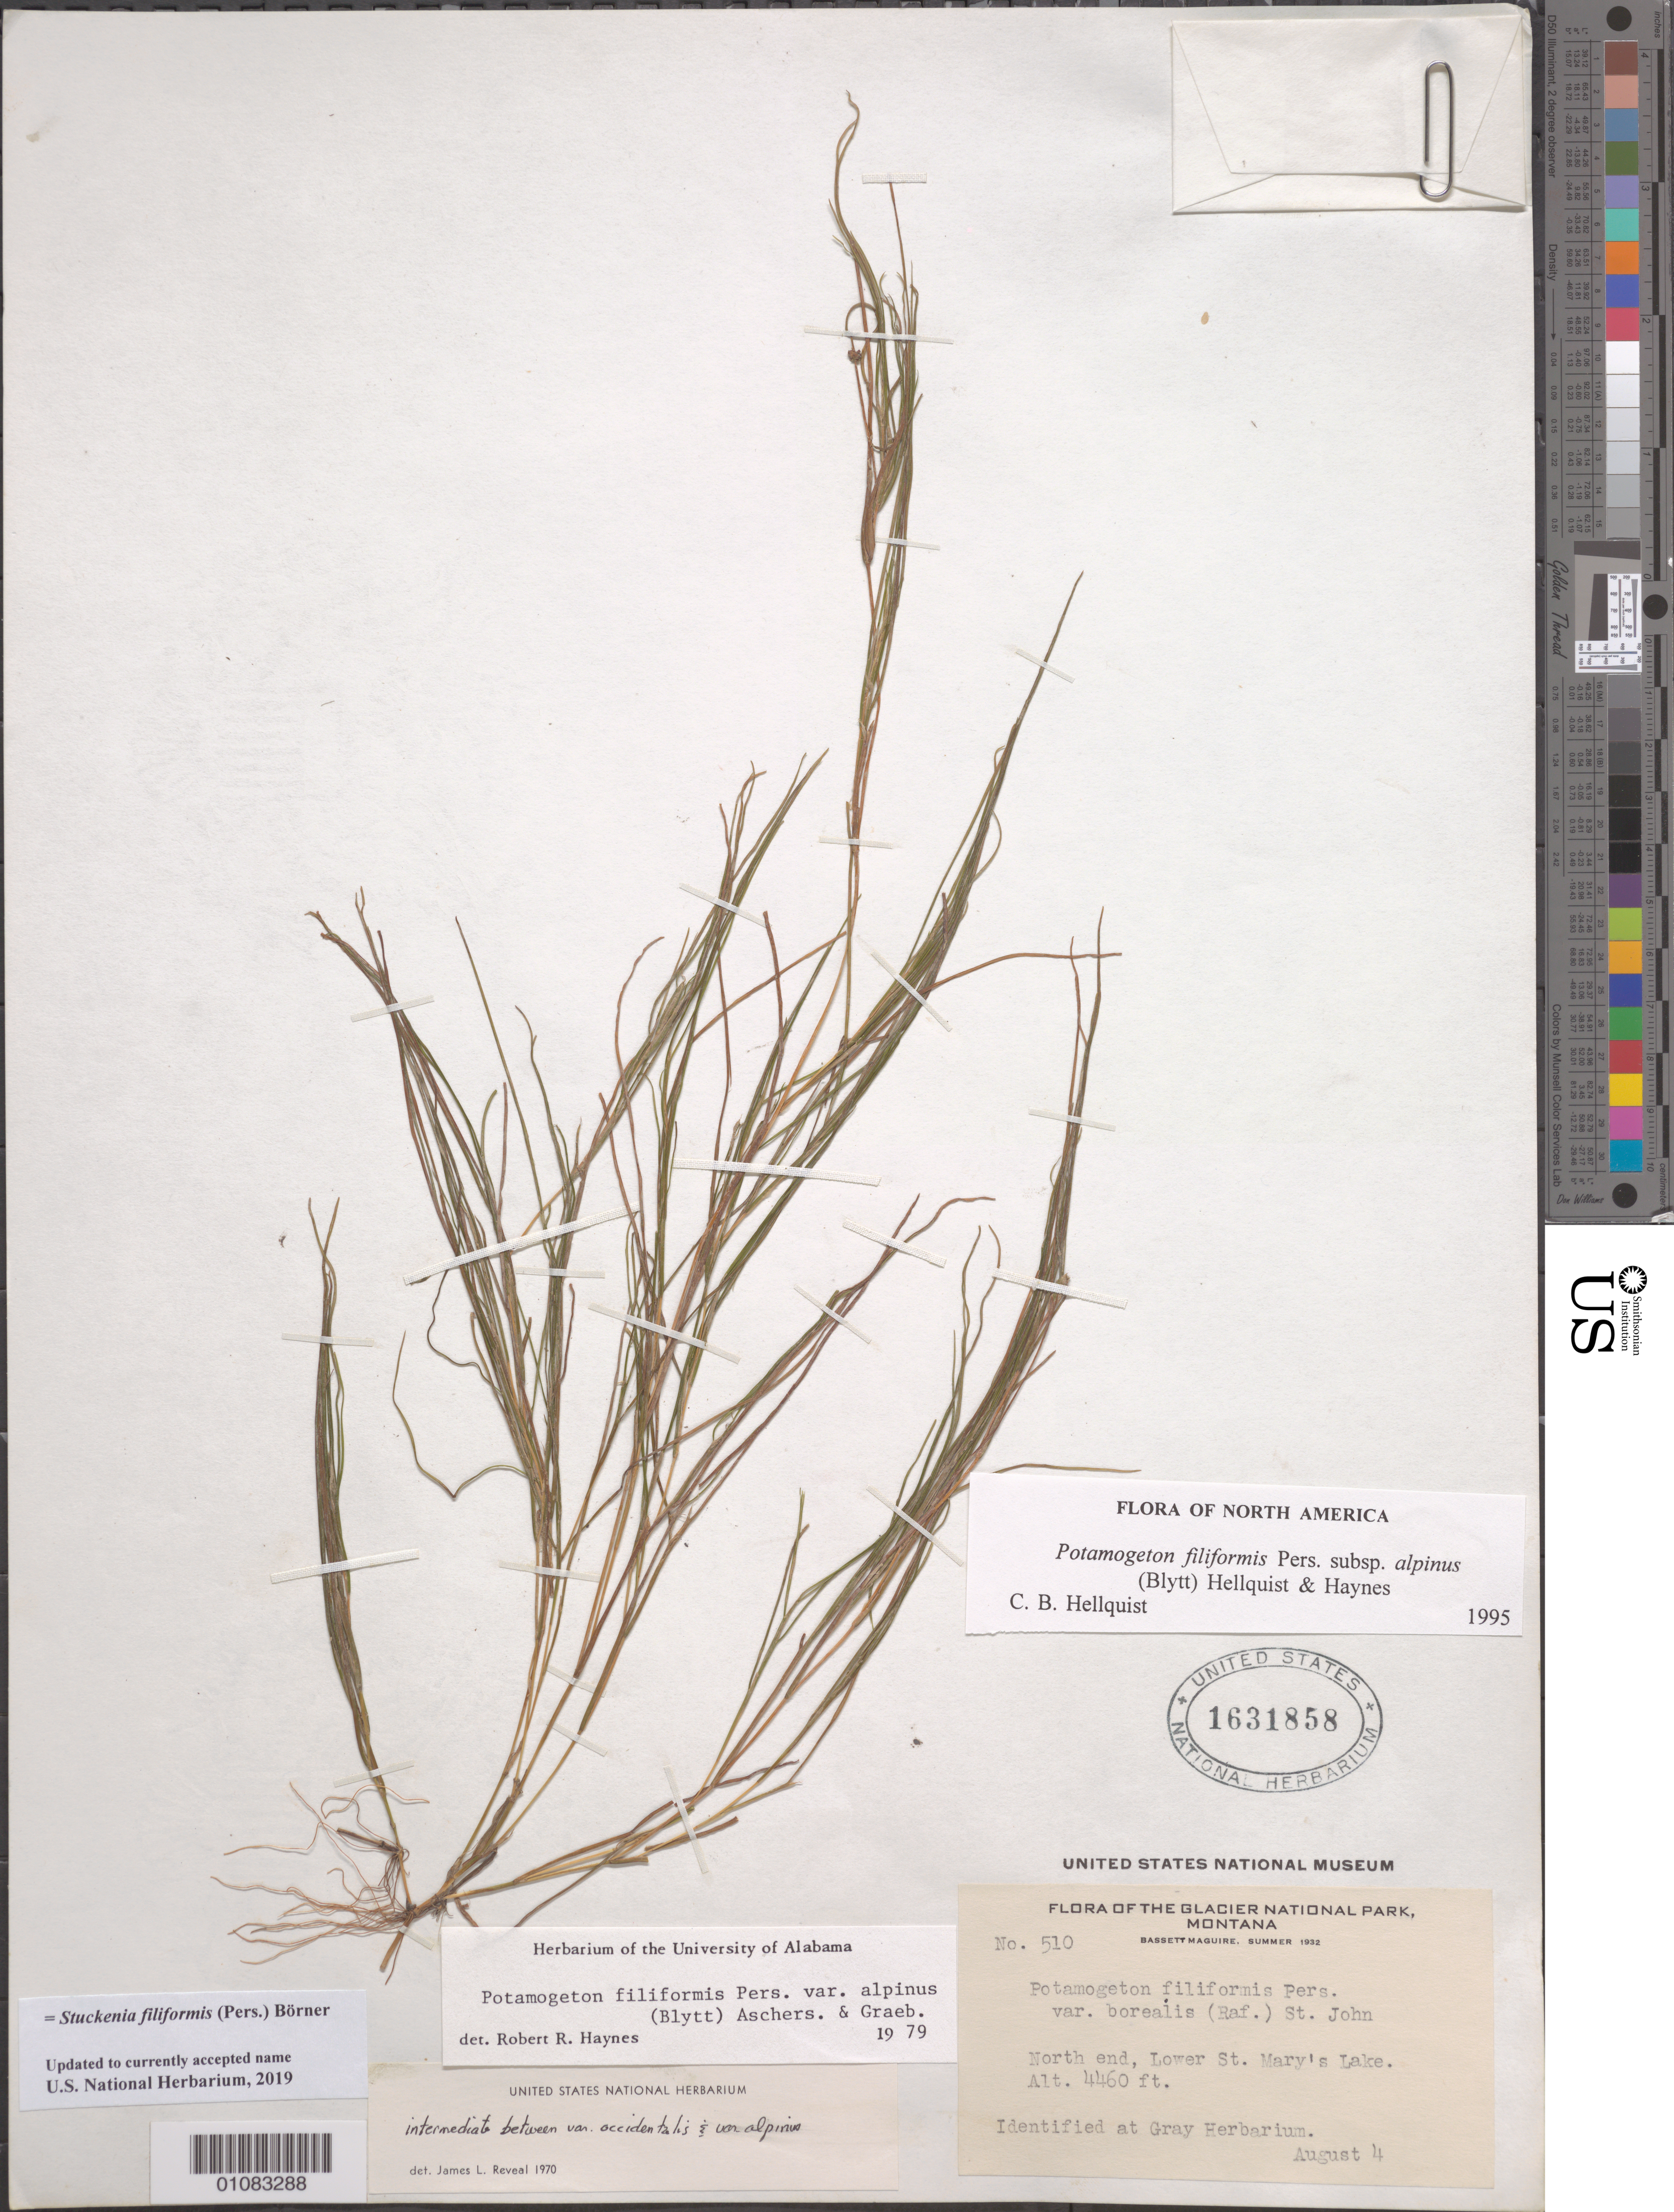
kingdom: Plantae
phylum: Tracheophyta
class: Liliopsida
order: Alismatales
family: Potamogetonaceae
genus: Stuckenia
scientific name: Stuckenia filiformis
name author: (Pers.) Börner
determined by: Strong, Mark T., (BOT), Smithsonian Institution - National Museum of Natural History (UNITED STATES)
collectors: B. Maguire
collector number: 510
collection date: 1932-08-04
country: United States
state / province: Montana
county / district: Glacier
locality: Glacier National Park, north end of Lower St. Mary's Lake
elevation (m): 1359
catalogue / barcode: US 1631858